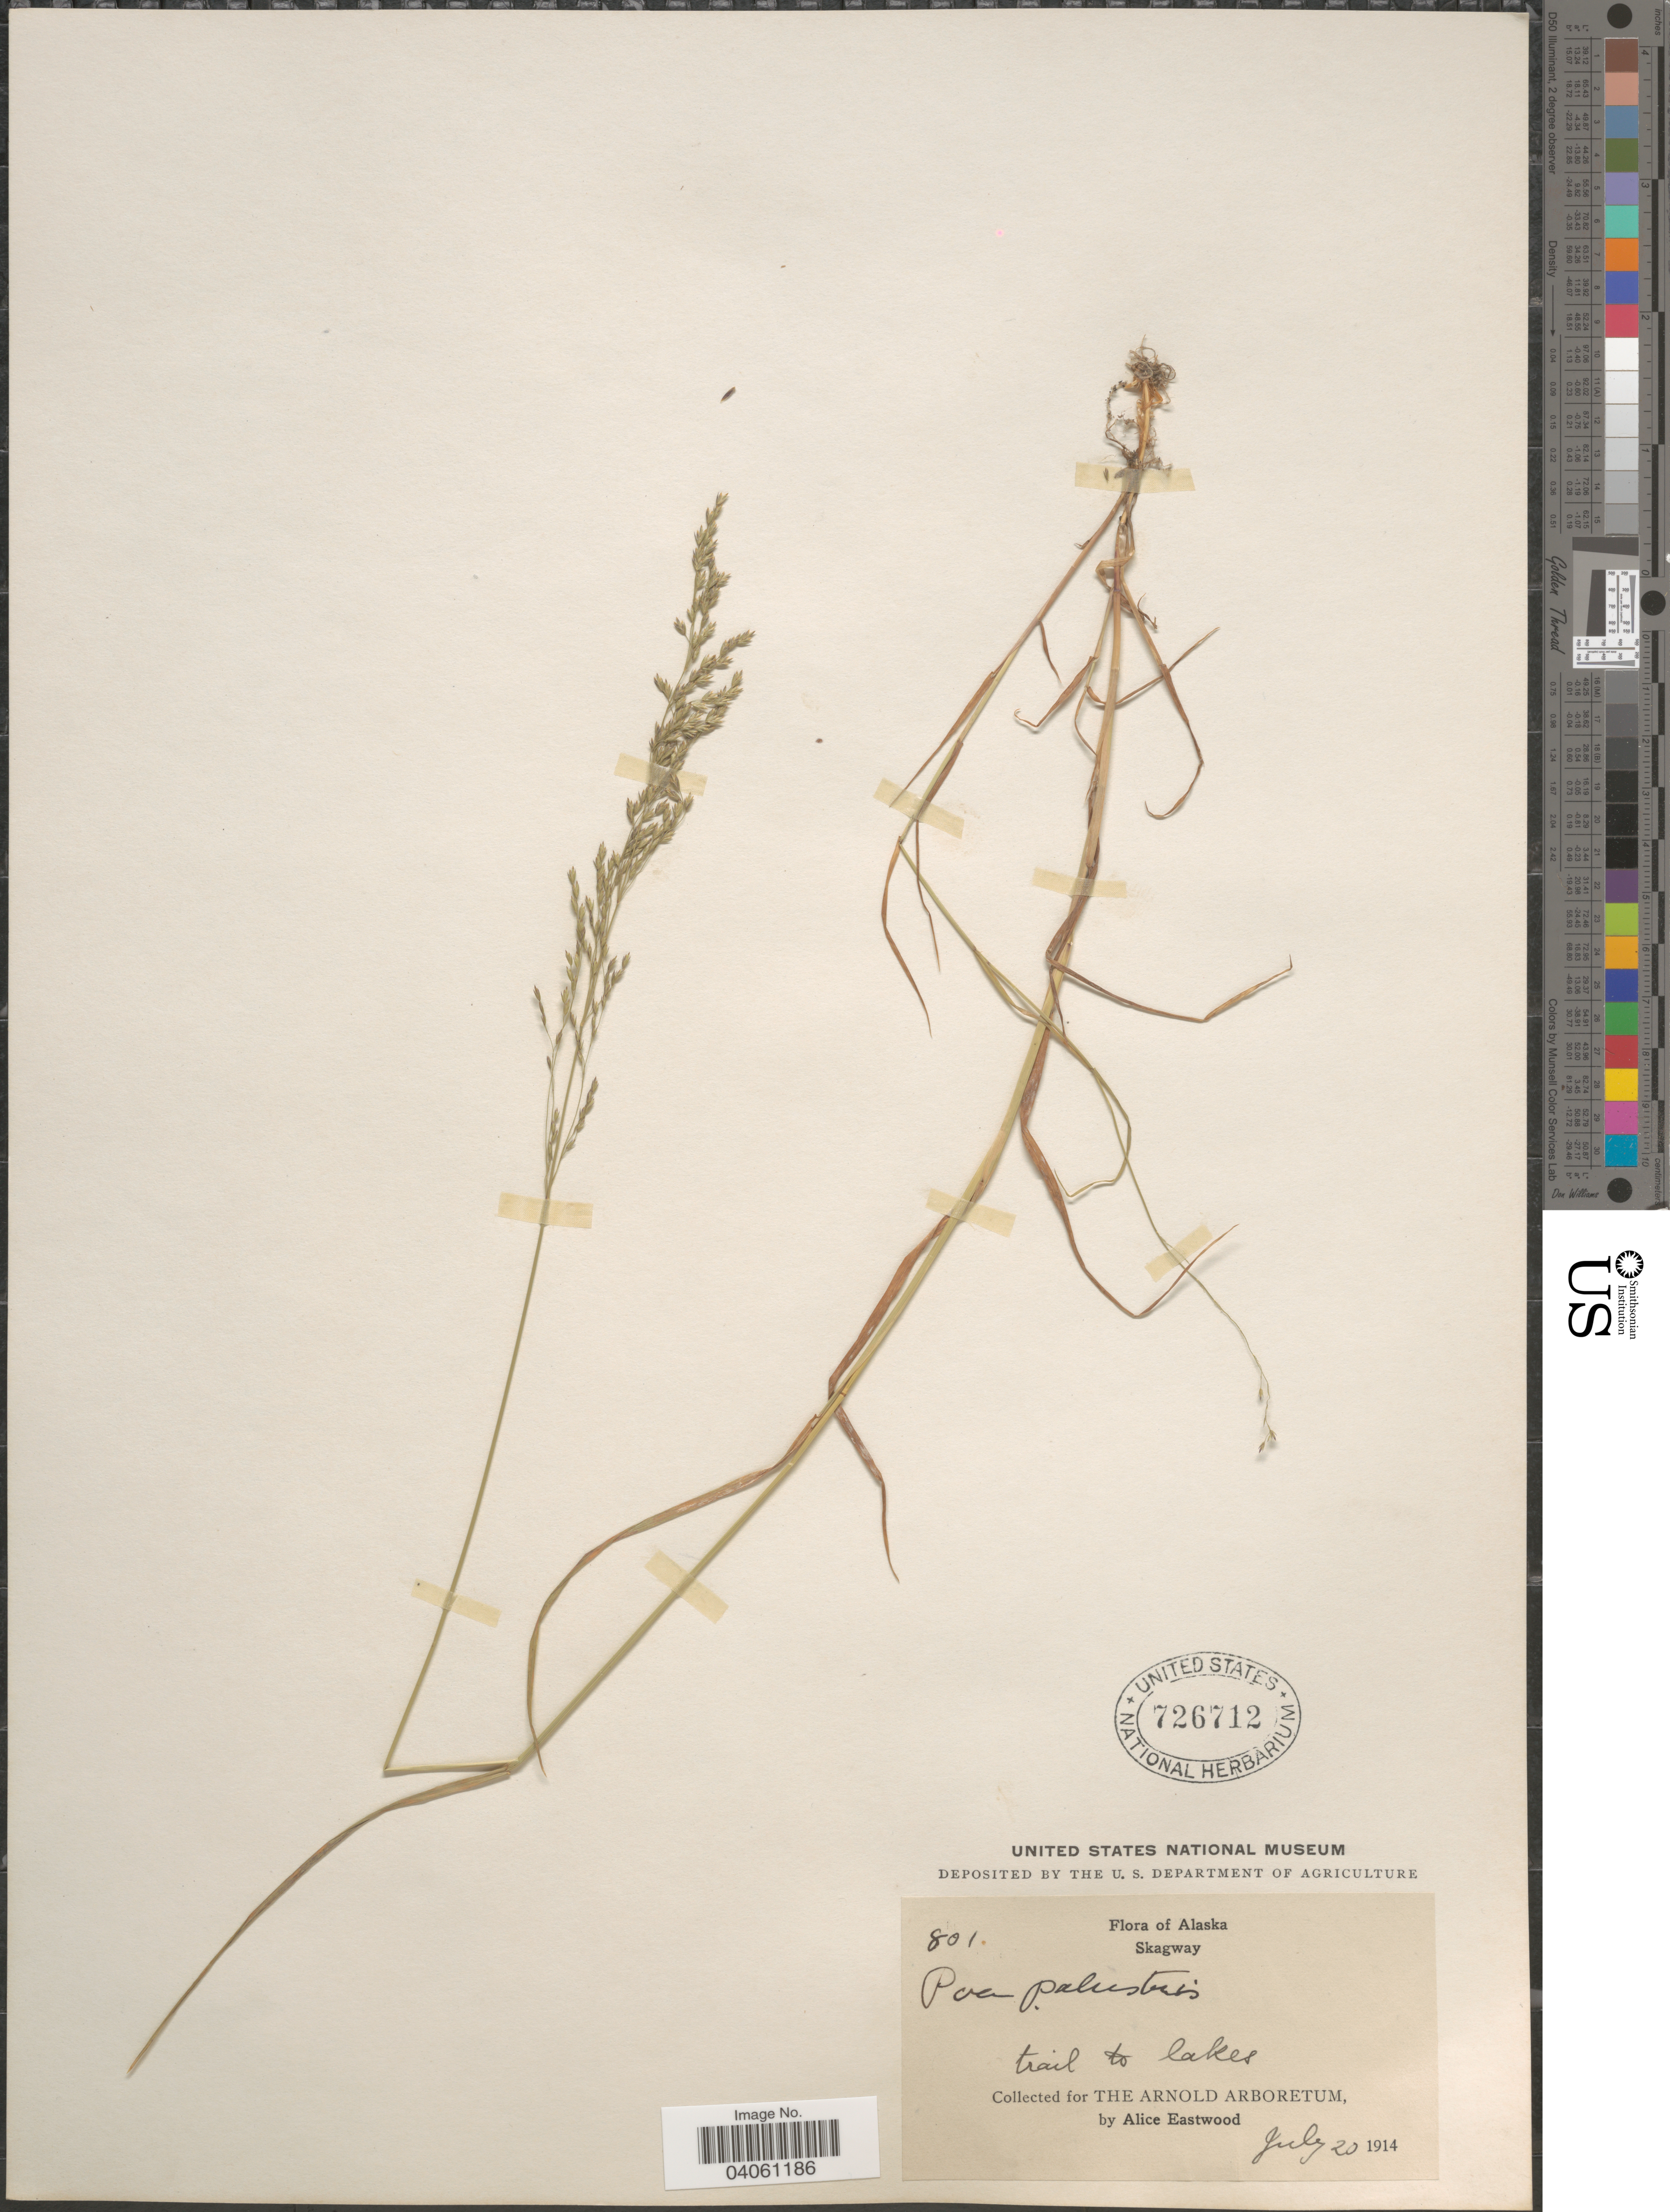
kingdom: Plantae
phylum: Tracheophyta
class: Liliopsida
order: Poales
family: Poaceae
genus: Poa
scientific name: Poa palustris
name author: L.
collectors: A. Eastwood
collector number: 801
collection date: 1914-07-20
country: United States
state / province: Alaska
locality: Skagway. Trail to lakes.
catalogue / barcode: US 726712